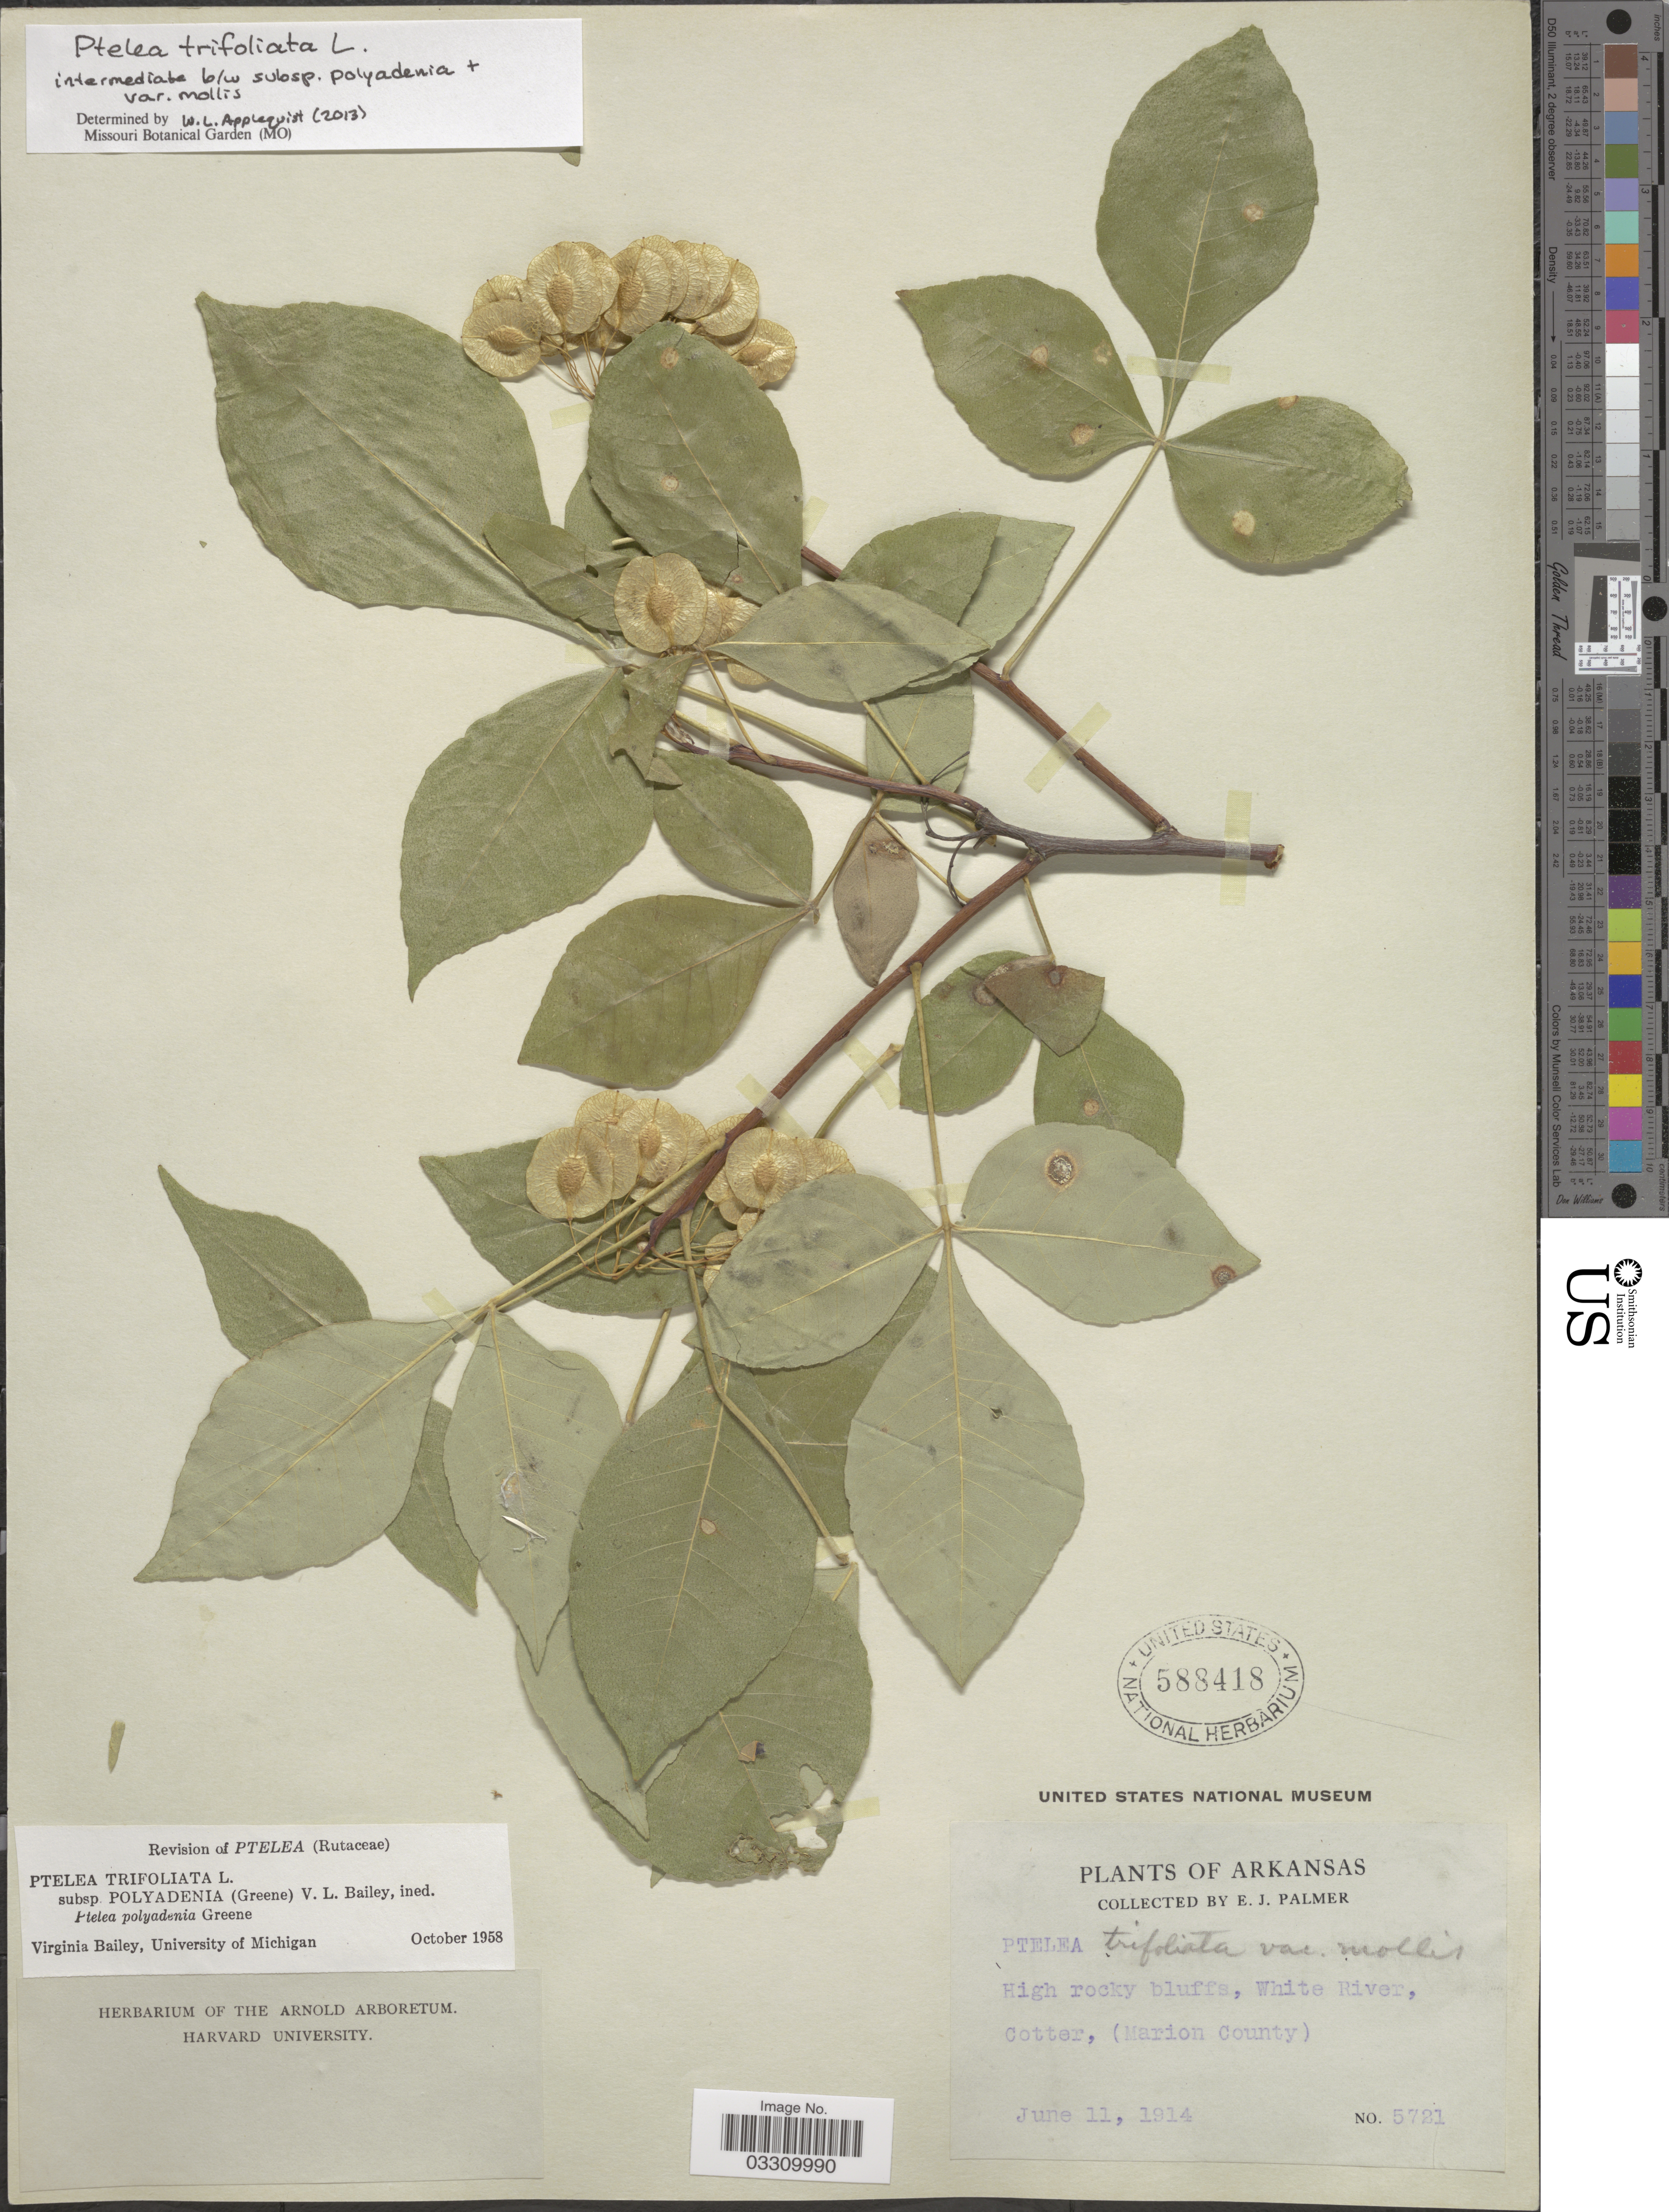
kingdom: Plantae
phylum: Tracheophyta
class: Magnoliopsida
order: Sapindales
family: Rutaceae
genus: Ptelea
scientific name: Ptelea trifoliata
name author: L.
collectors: E. J. Palmer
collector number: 5721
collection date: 1914-06-11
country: United States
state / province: Arkansas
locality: White River, Cotter, (Marion County).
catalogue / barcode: US 588148